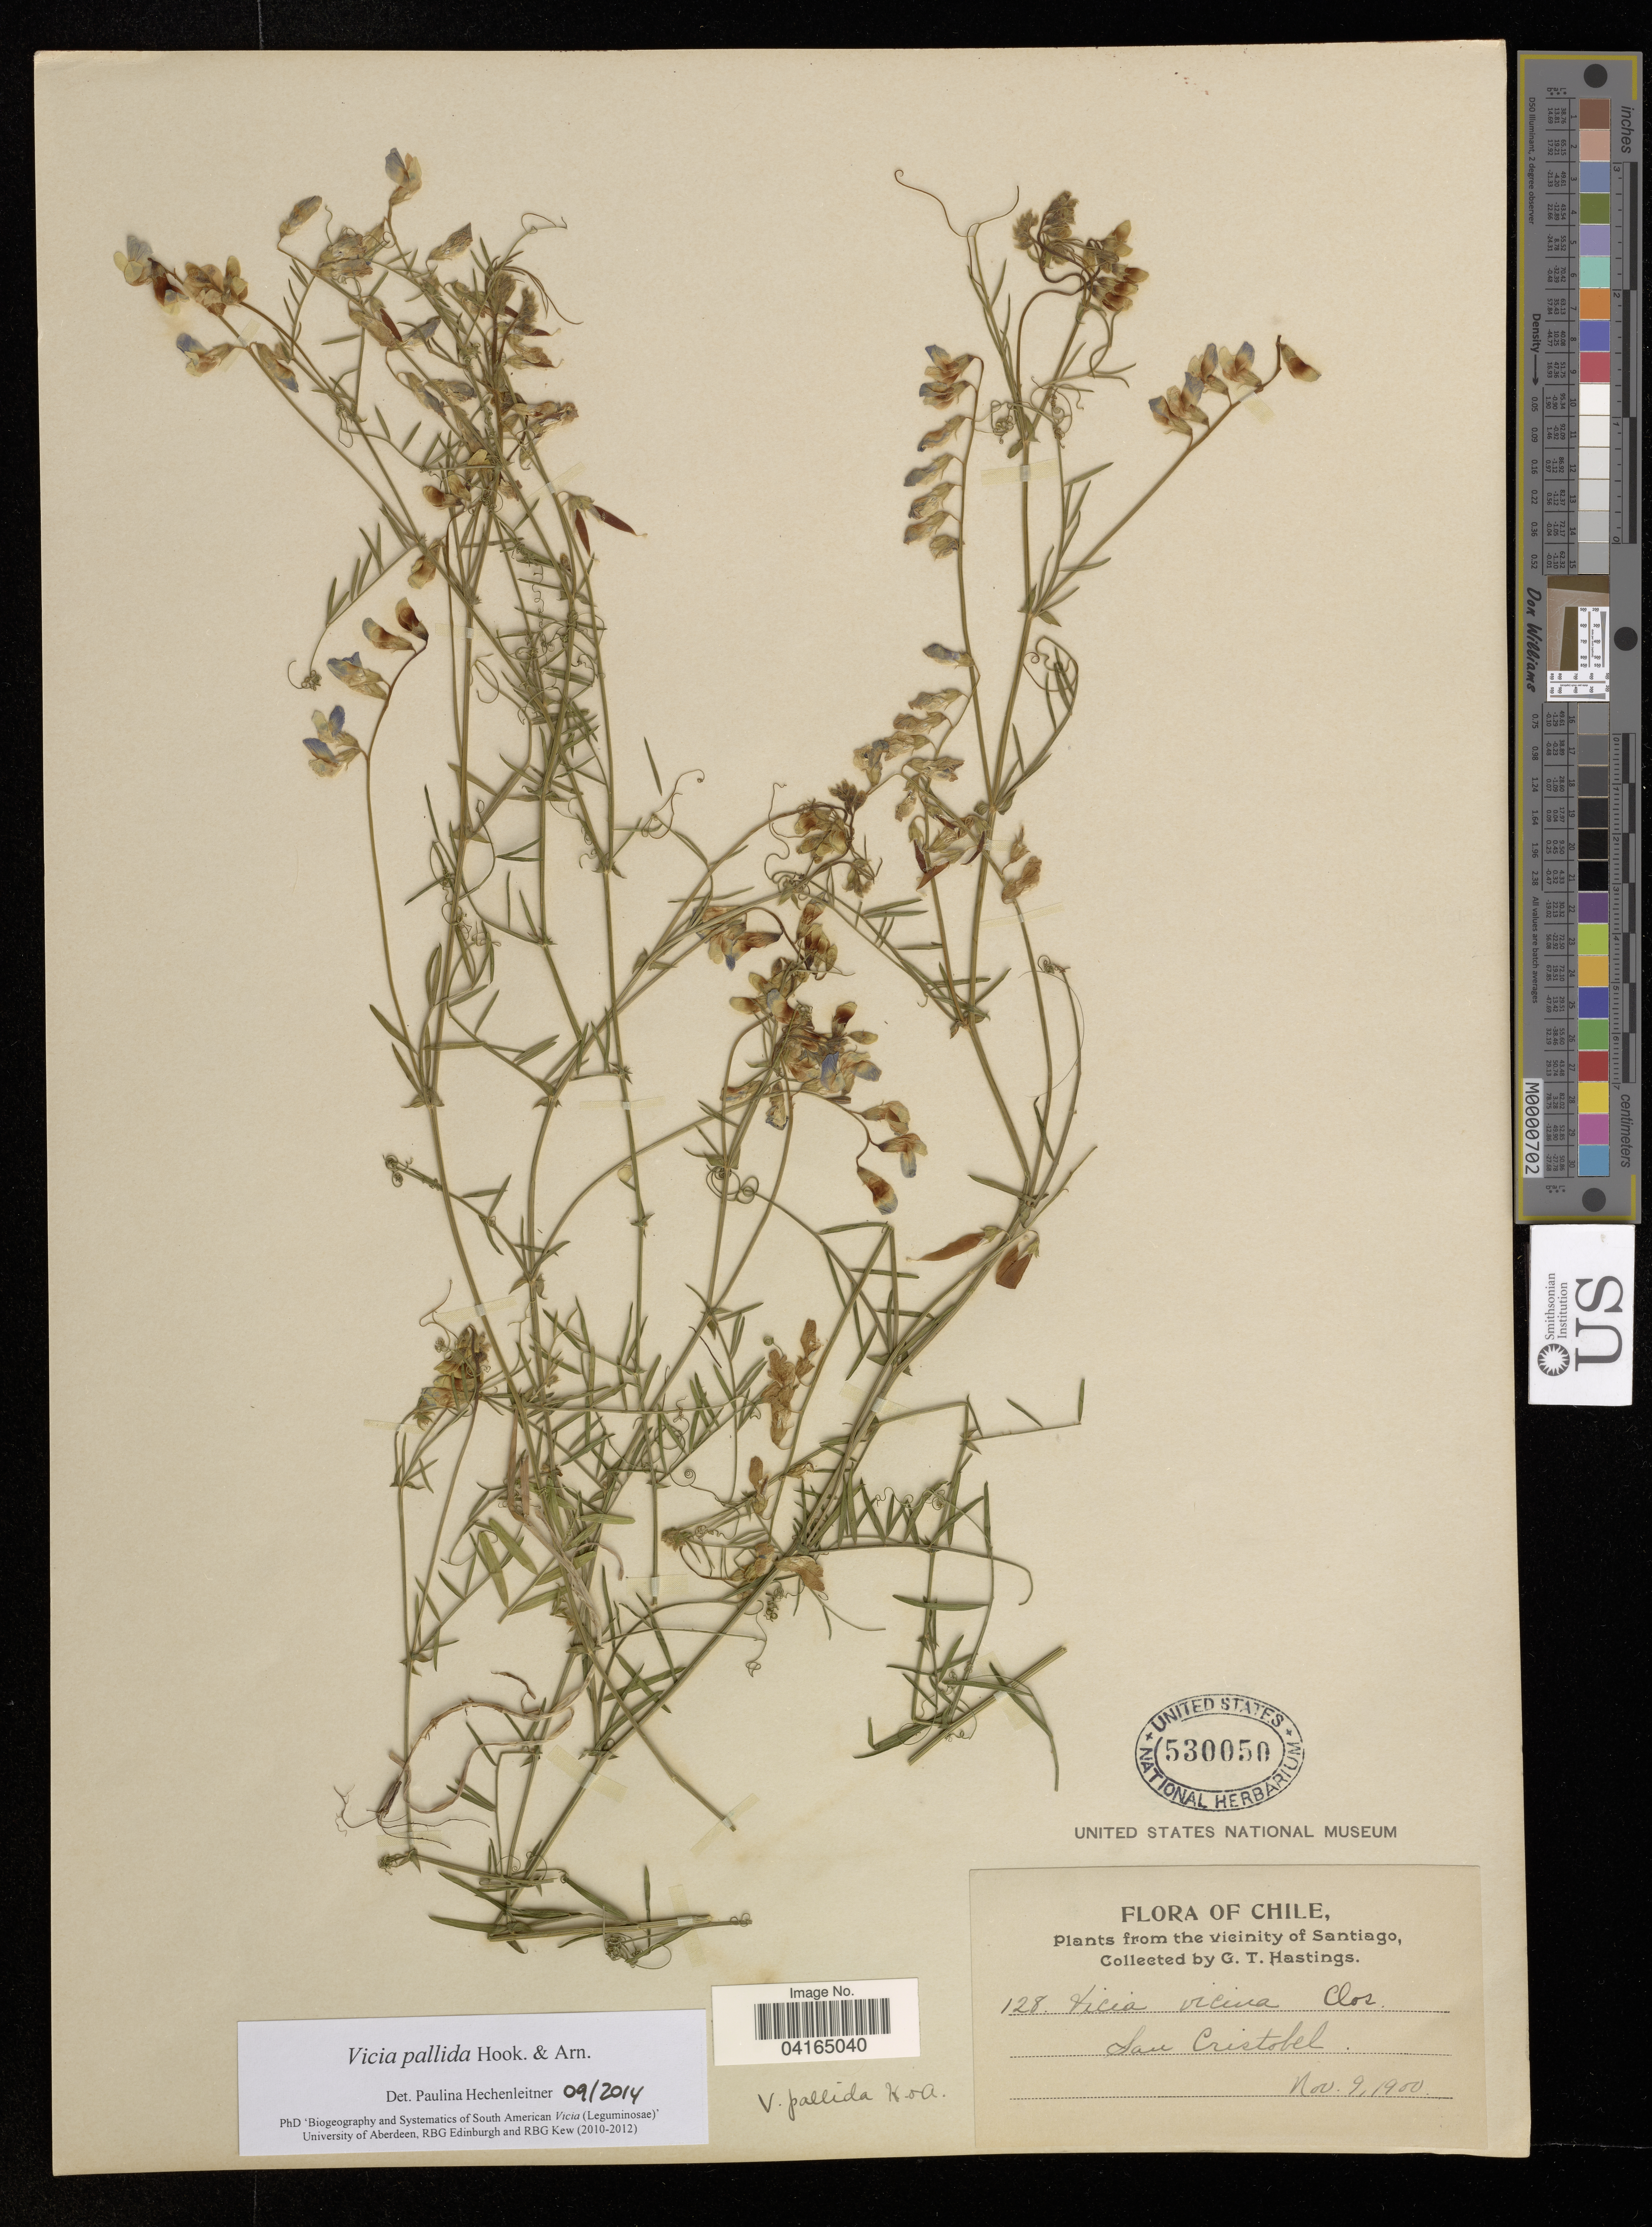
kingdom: Plantae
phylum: Tracheophyta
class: Magnoliopsida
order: Fabales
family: Fabaceae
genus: Vicia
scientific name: Vicia pallida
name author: Hook. & Arn.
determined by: Hechenleitner, Paulina, RBG Edinburgh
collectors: G. Hastings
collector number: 128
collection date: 1900-11-09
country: Chile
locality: The vicinity of Santiago. San Cristobel.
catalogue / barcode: US 530050